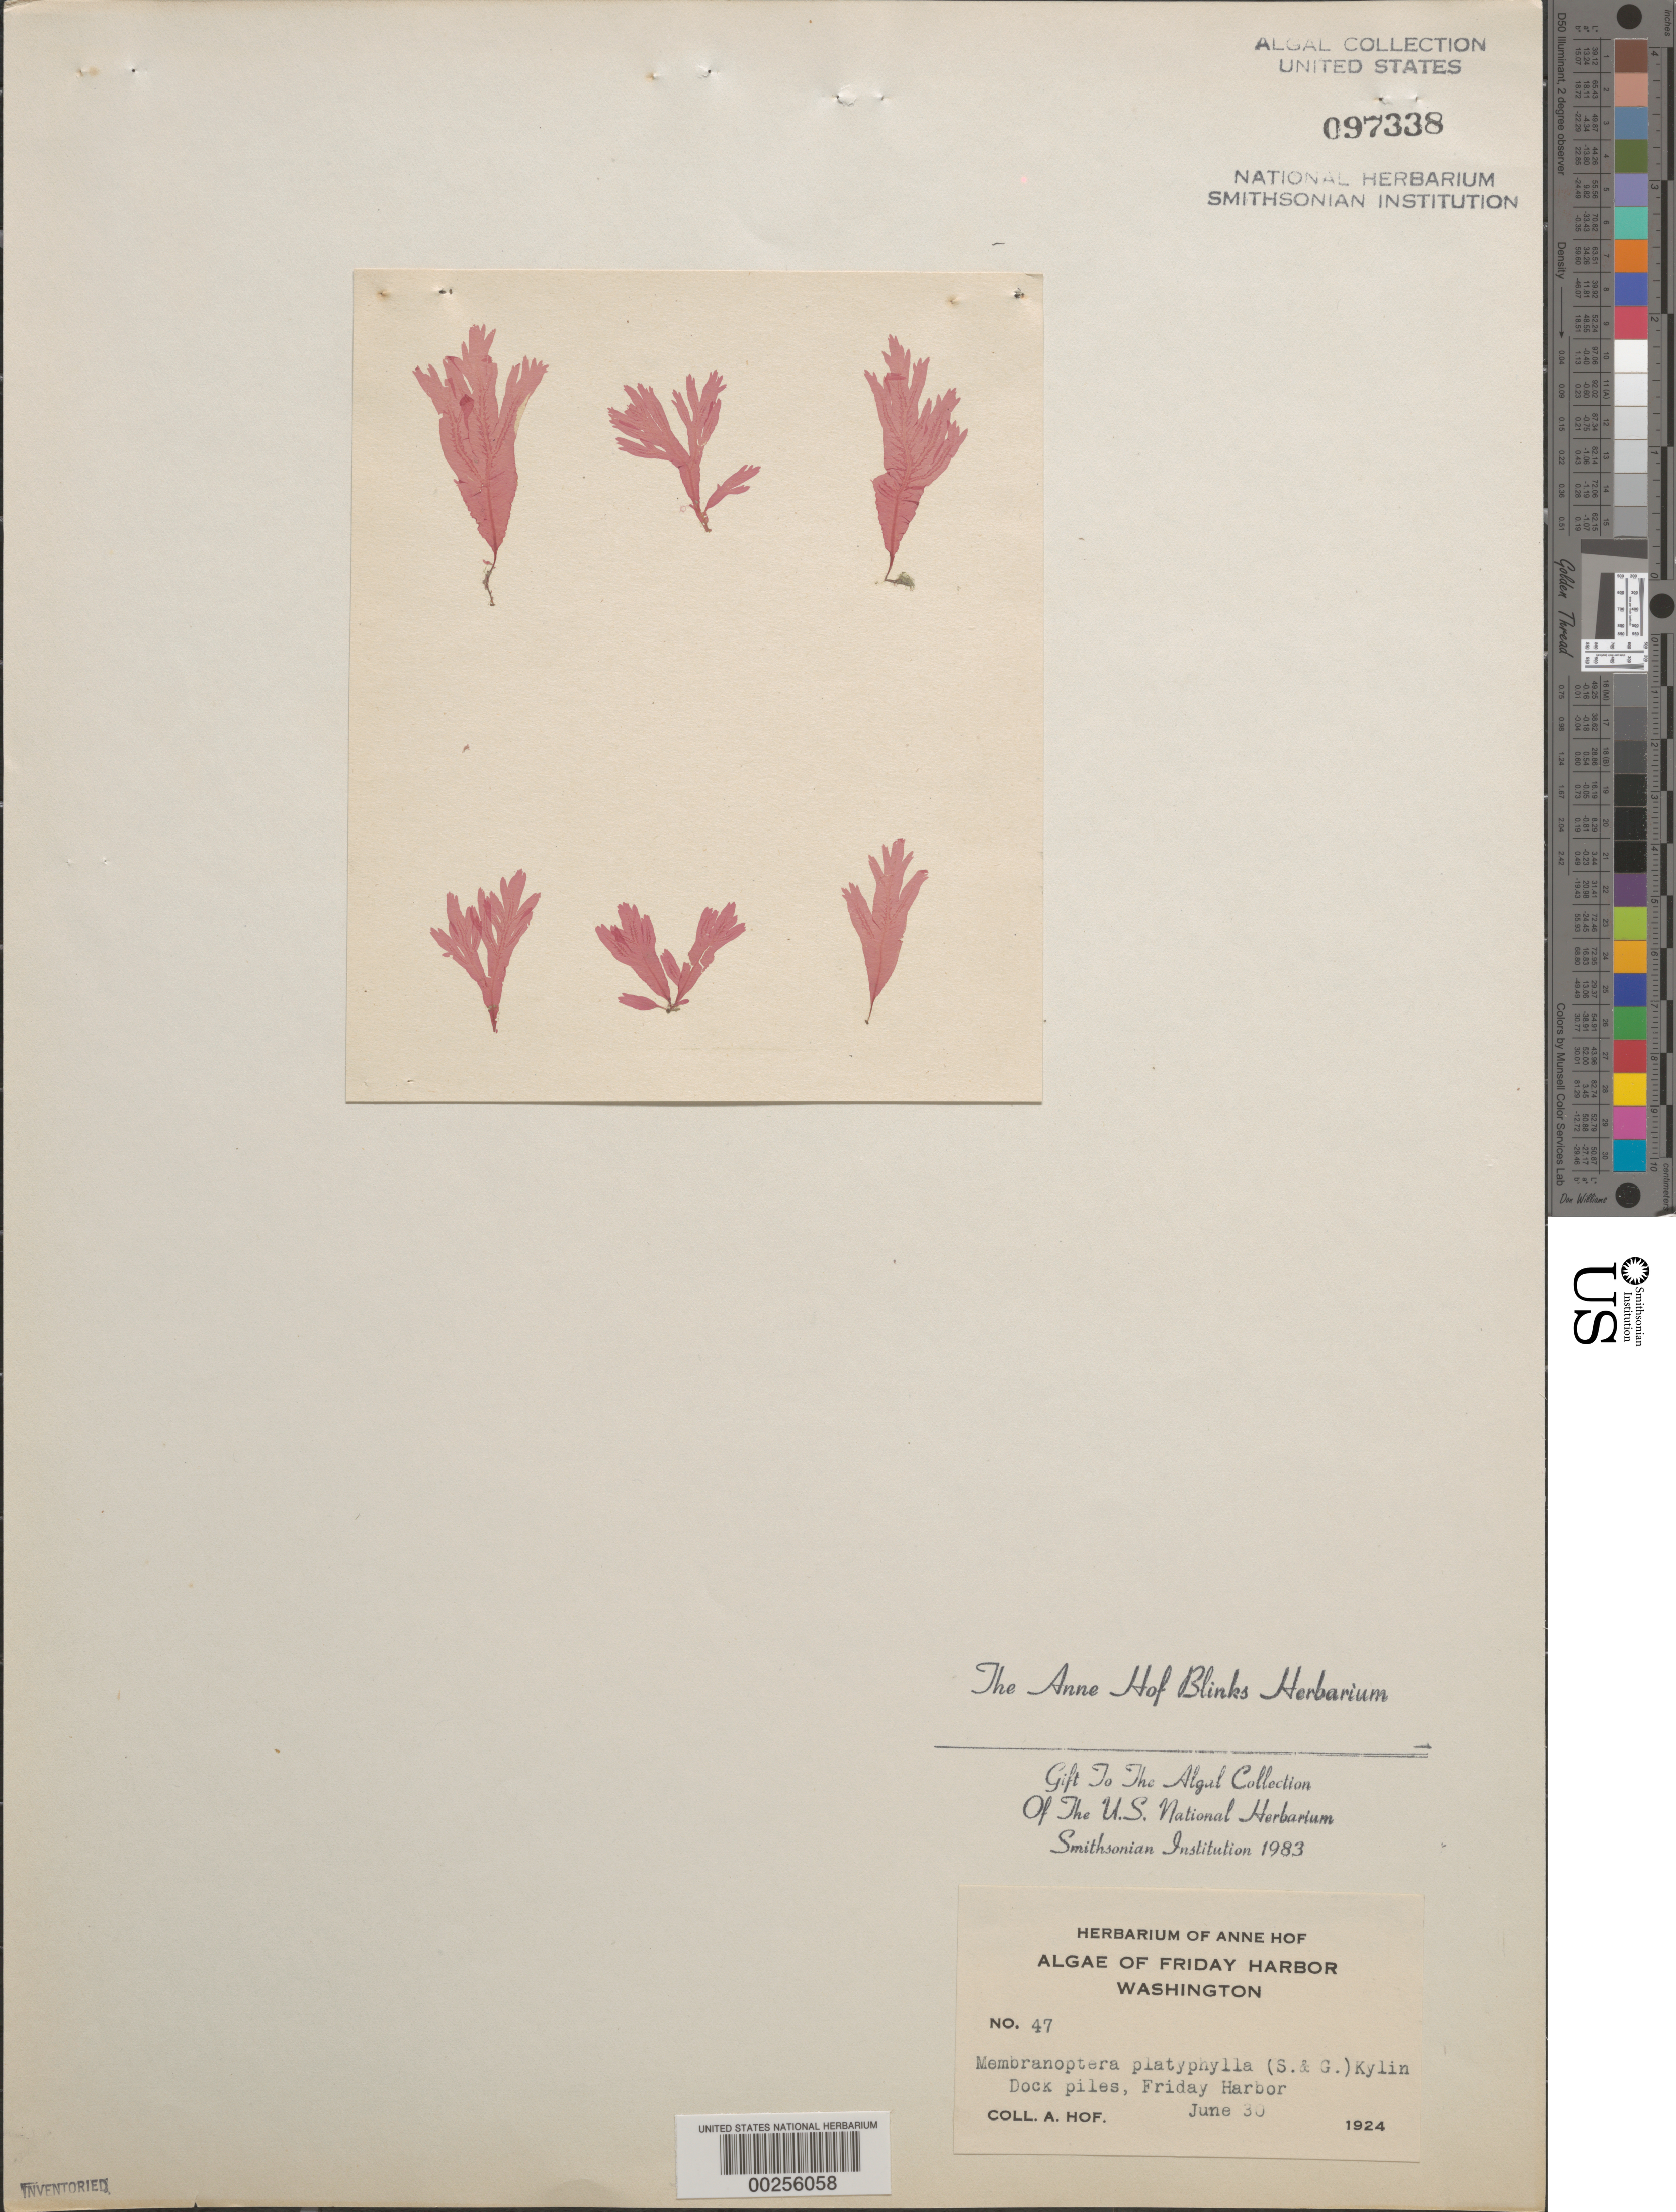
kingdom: Plantae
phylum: Rhodophyta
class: Florideophyceae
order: Ceramiales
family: Delesseriaceae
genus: Membranoptera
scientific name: Membranoptera platyphylla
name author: (Setch. & N.L. Gardner) Kylin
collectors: A. Blinks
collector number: AHB 47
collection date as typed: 30 Jun 1924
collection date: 1924-06-30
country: United States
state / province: Washington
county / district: San Juan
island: San Juan Island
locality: Friday Harbor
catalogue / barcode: US 97338